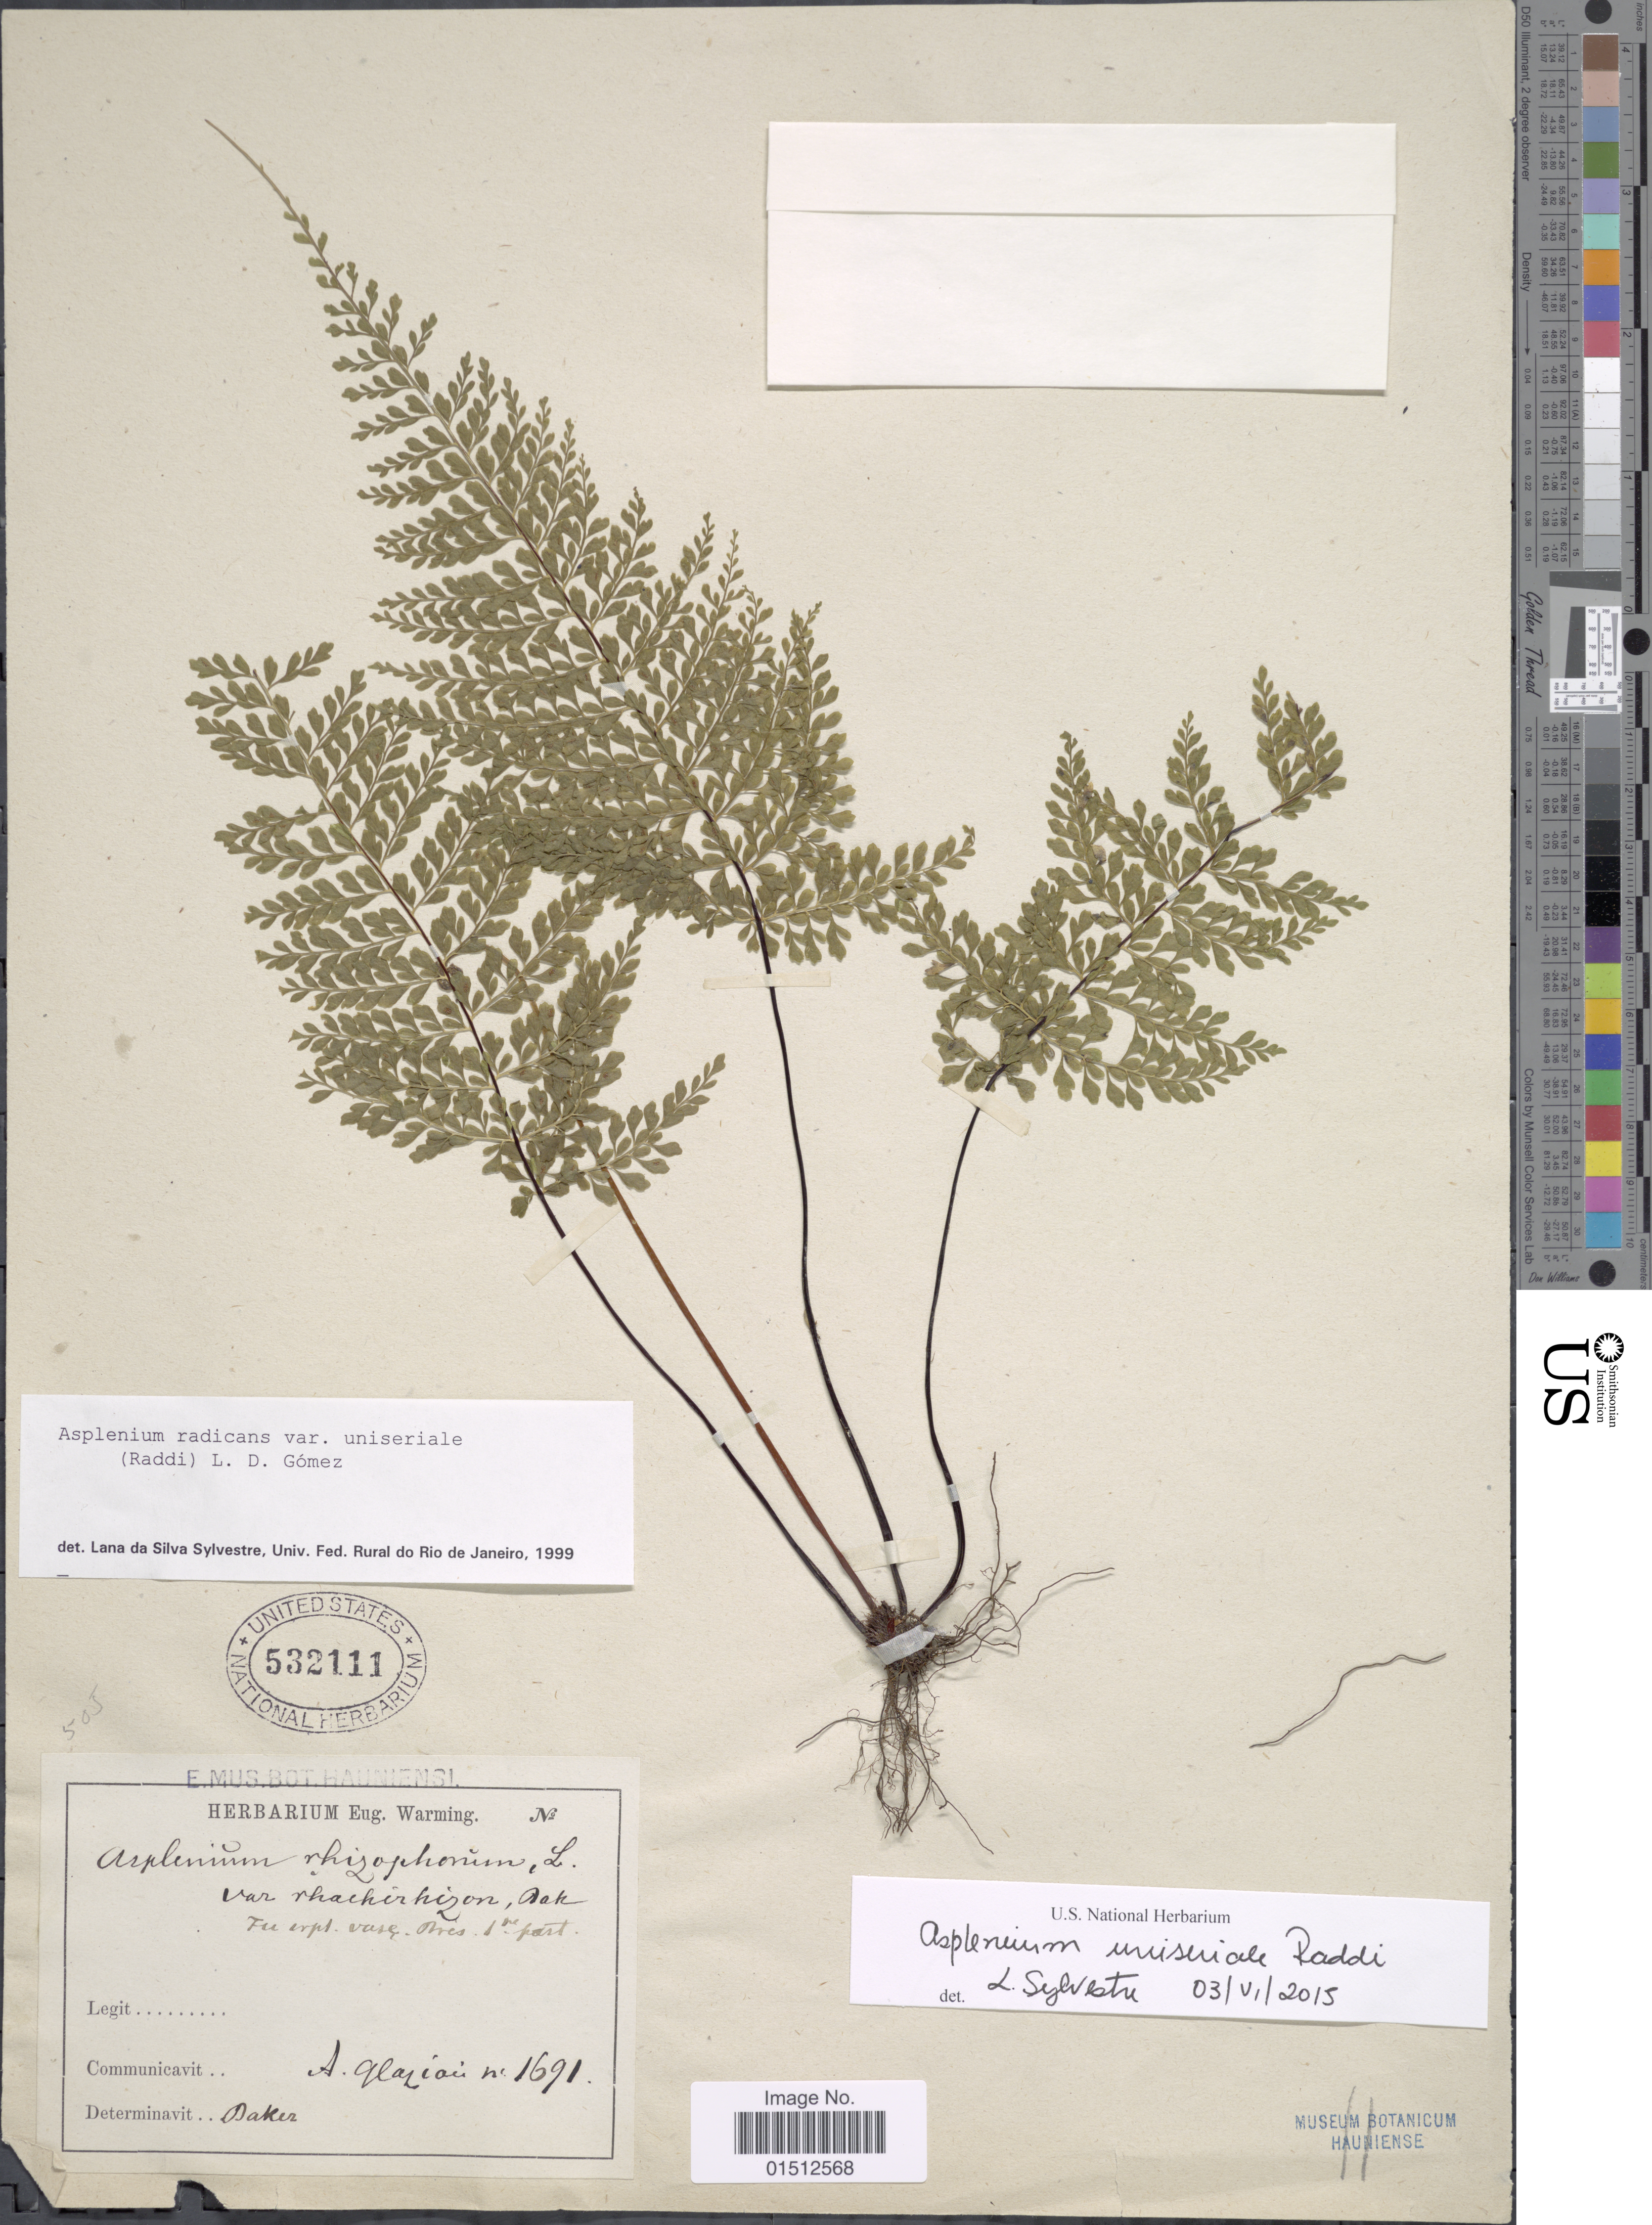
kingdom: Plantae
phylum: Tracheophyta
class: Polypodiopsida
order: Polypodiales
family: Aspleniaceae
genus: Asplenium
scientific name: Asplenium radicans var. uniserale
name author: (Raddi) L.D. Gómez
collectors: ex herb. E. Warming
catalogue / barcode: US 532111